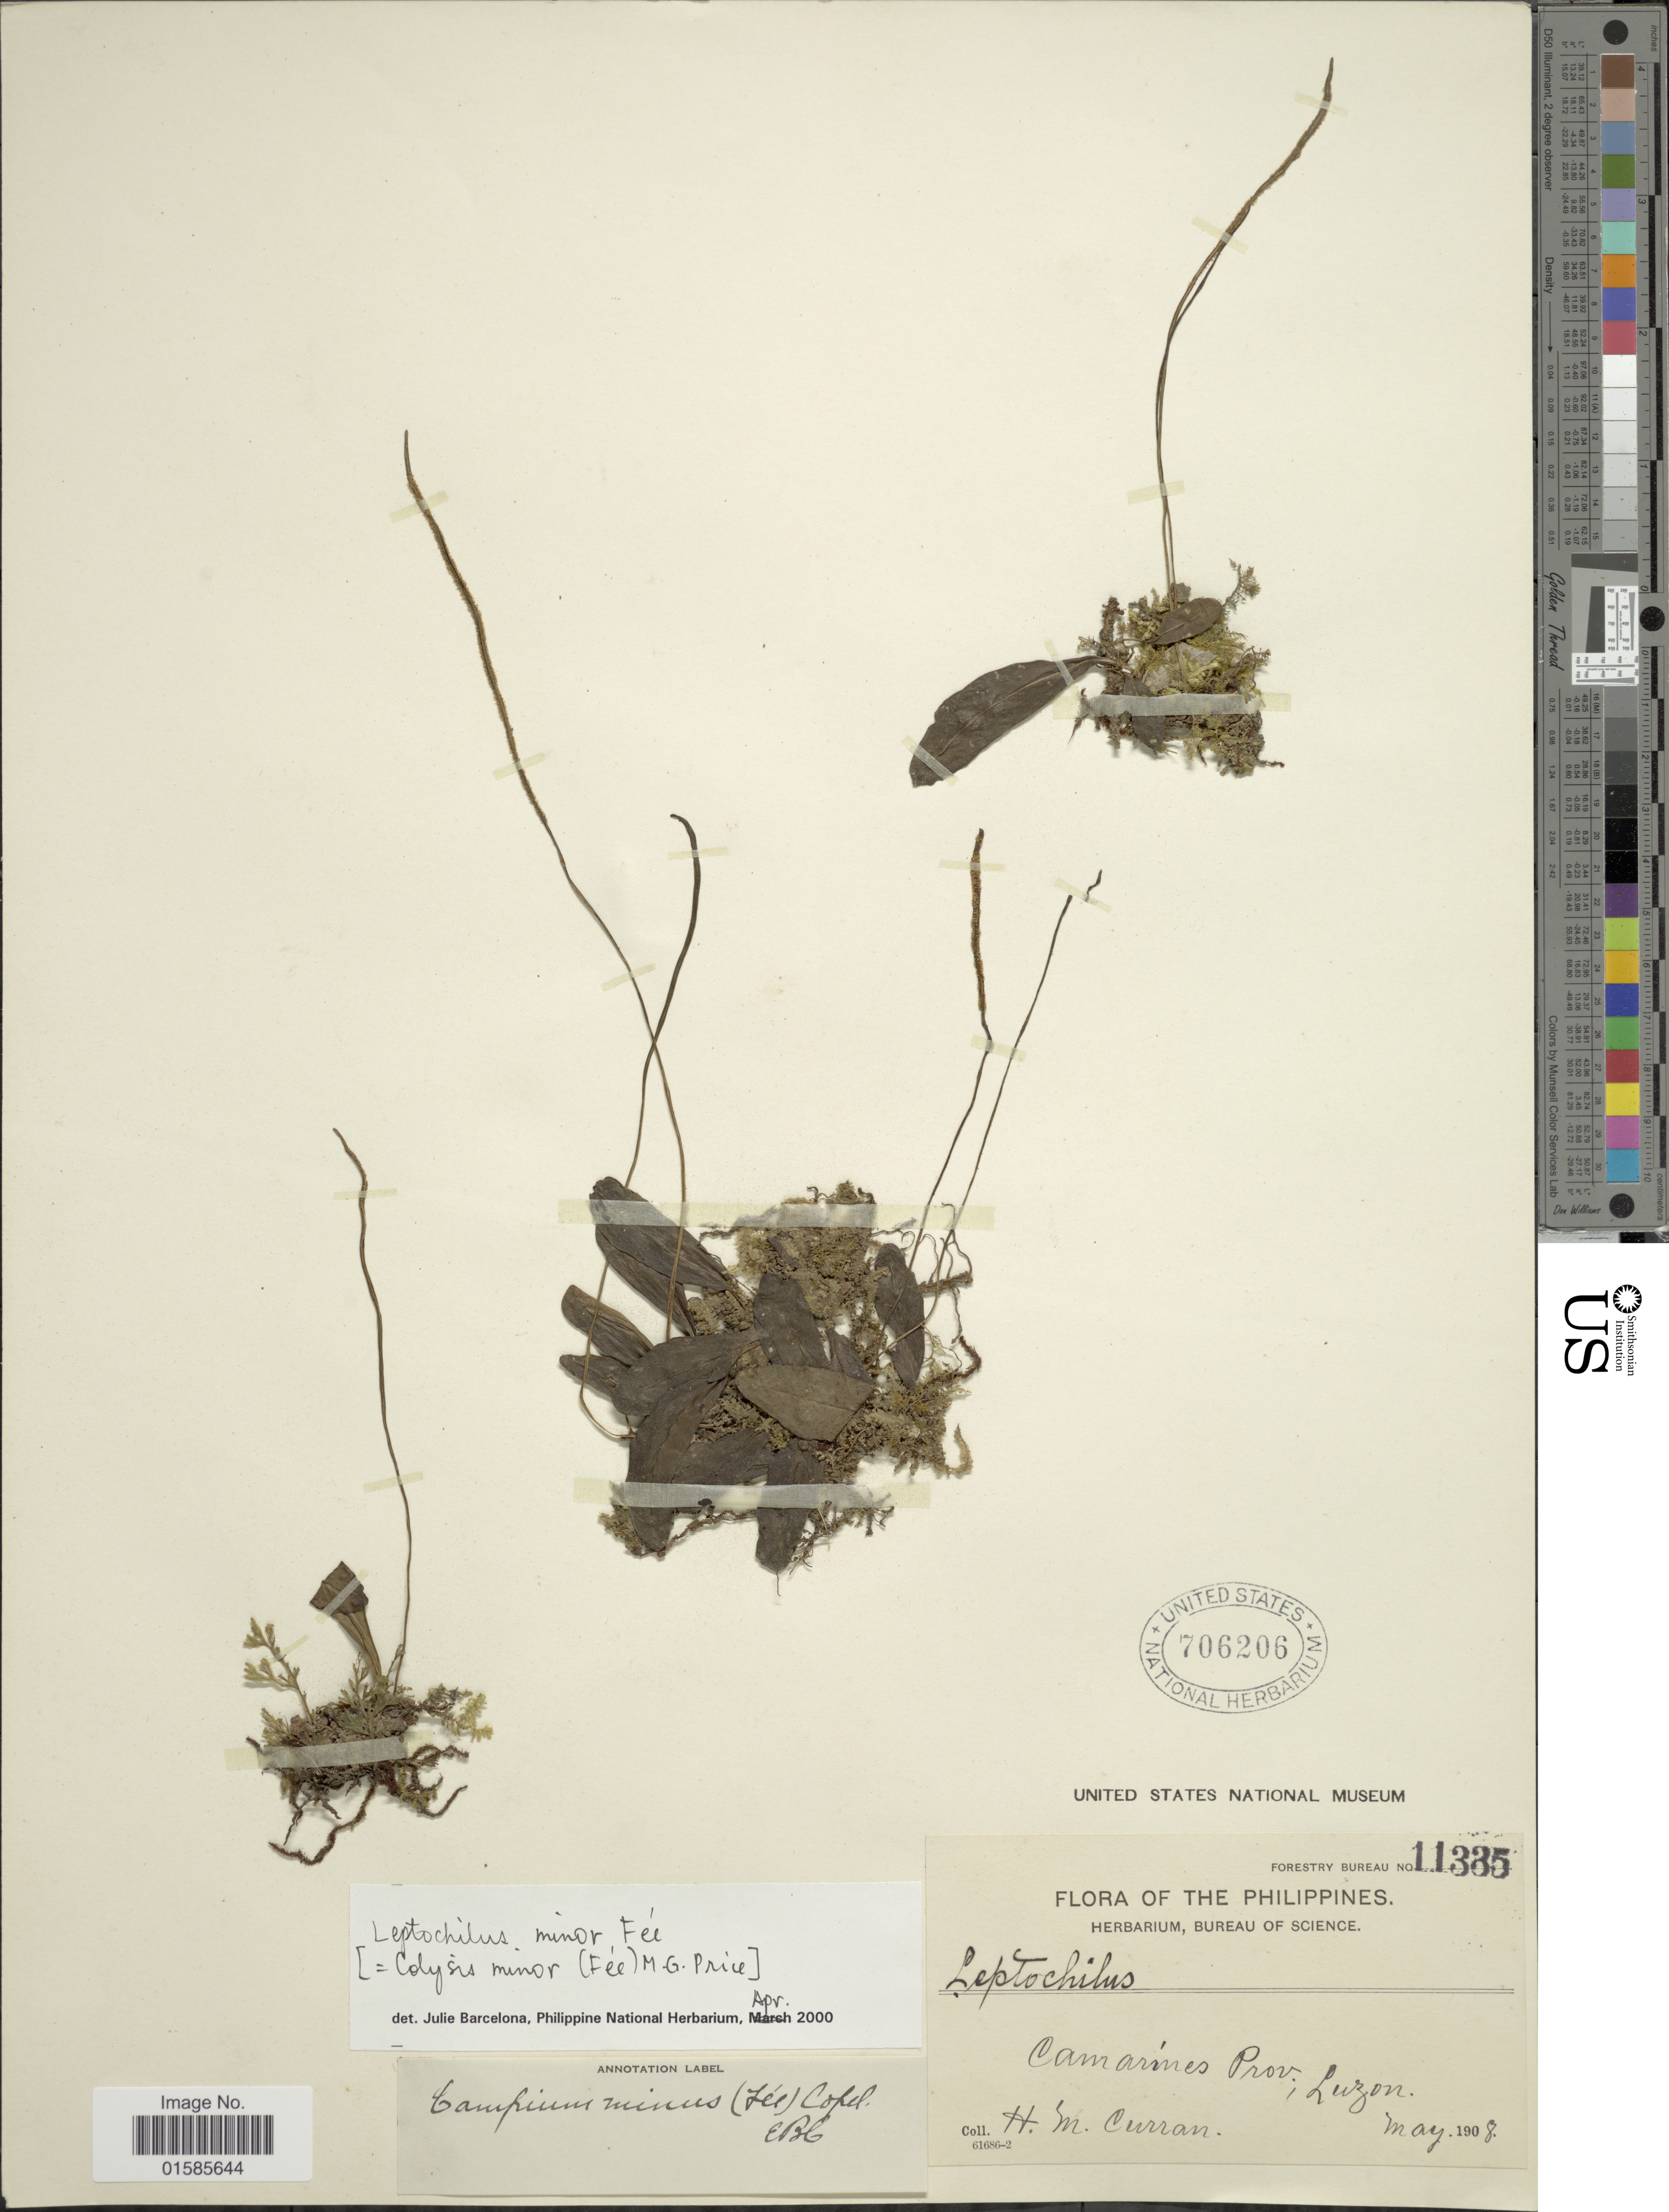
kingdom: Plantae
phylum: Tracheophyta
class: Polypodiopsida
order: Polypodiales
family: Polypodiaceae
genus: Leptochilus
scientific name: Leptochilus minor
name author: Fée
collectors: H. M. Curran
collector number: Forestry Bureau 11335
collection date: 1908-05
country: Philippines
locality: Camarines Prov., Luzon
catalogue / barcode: US 706206